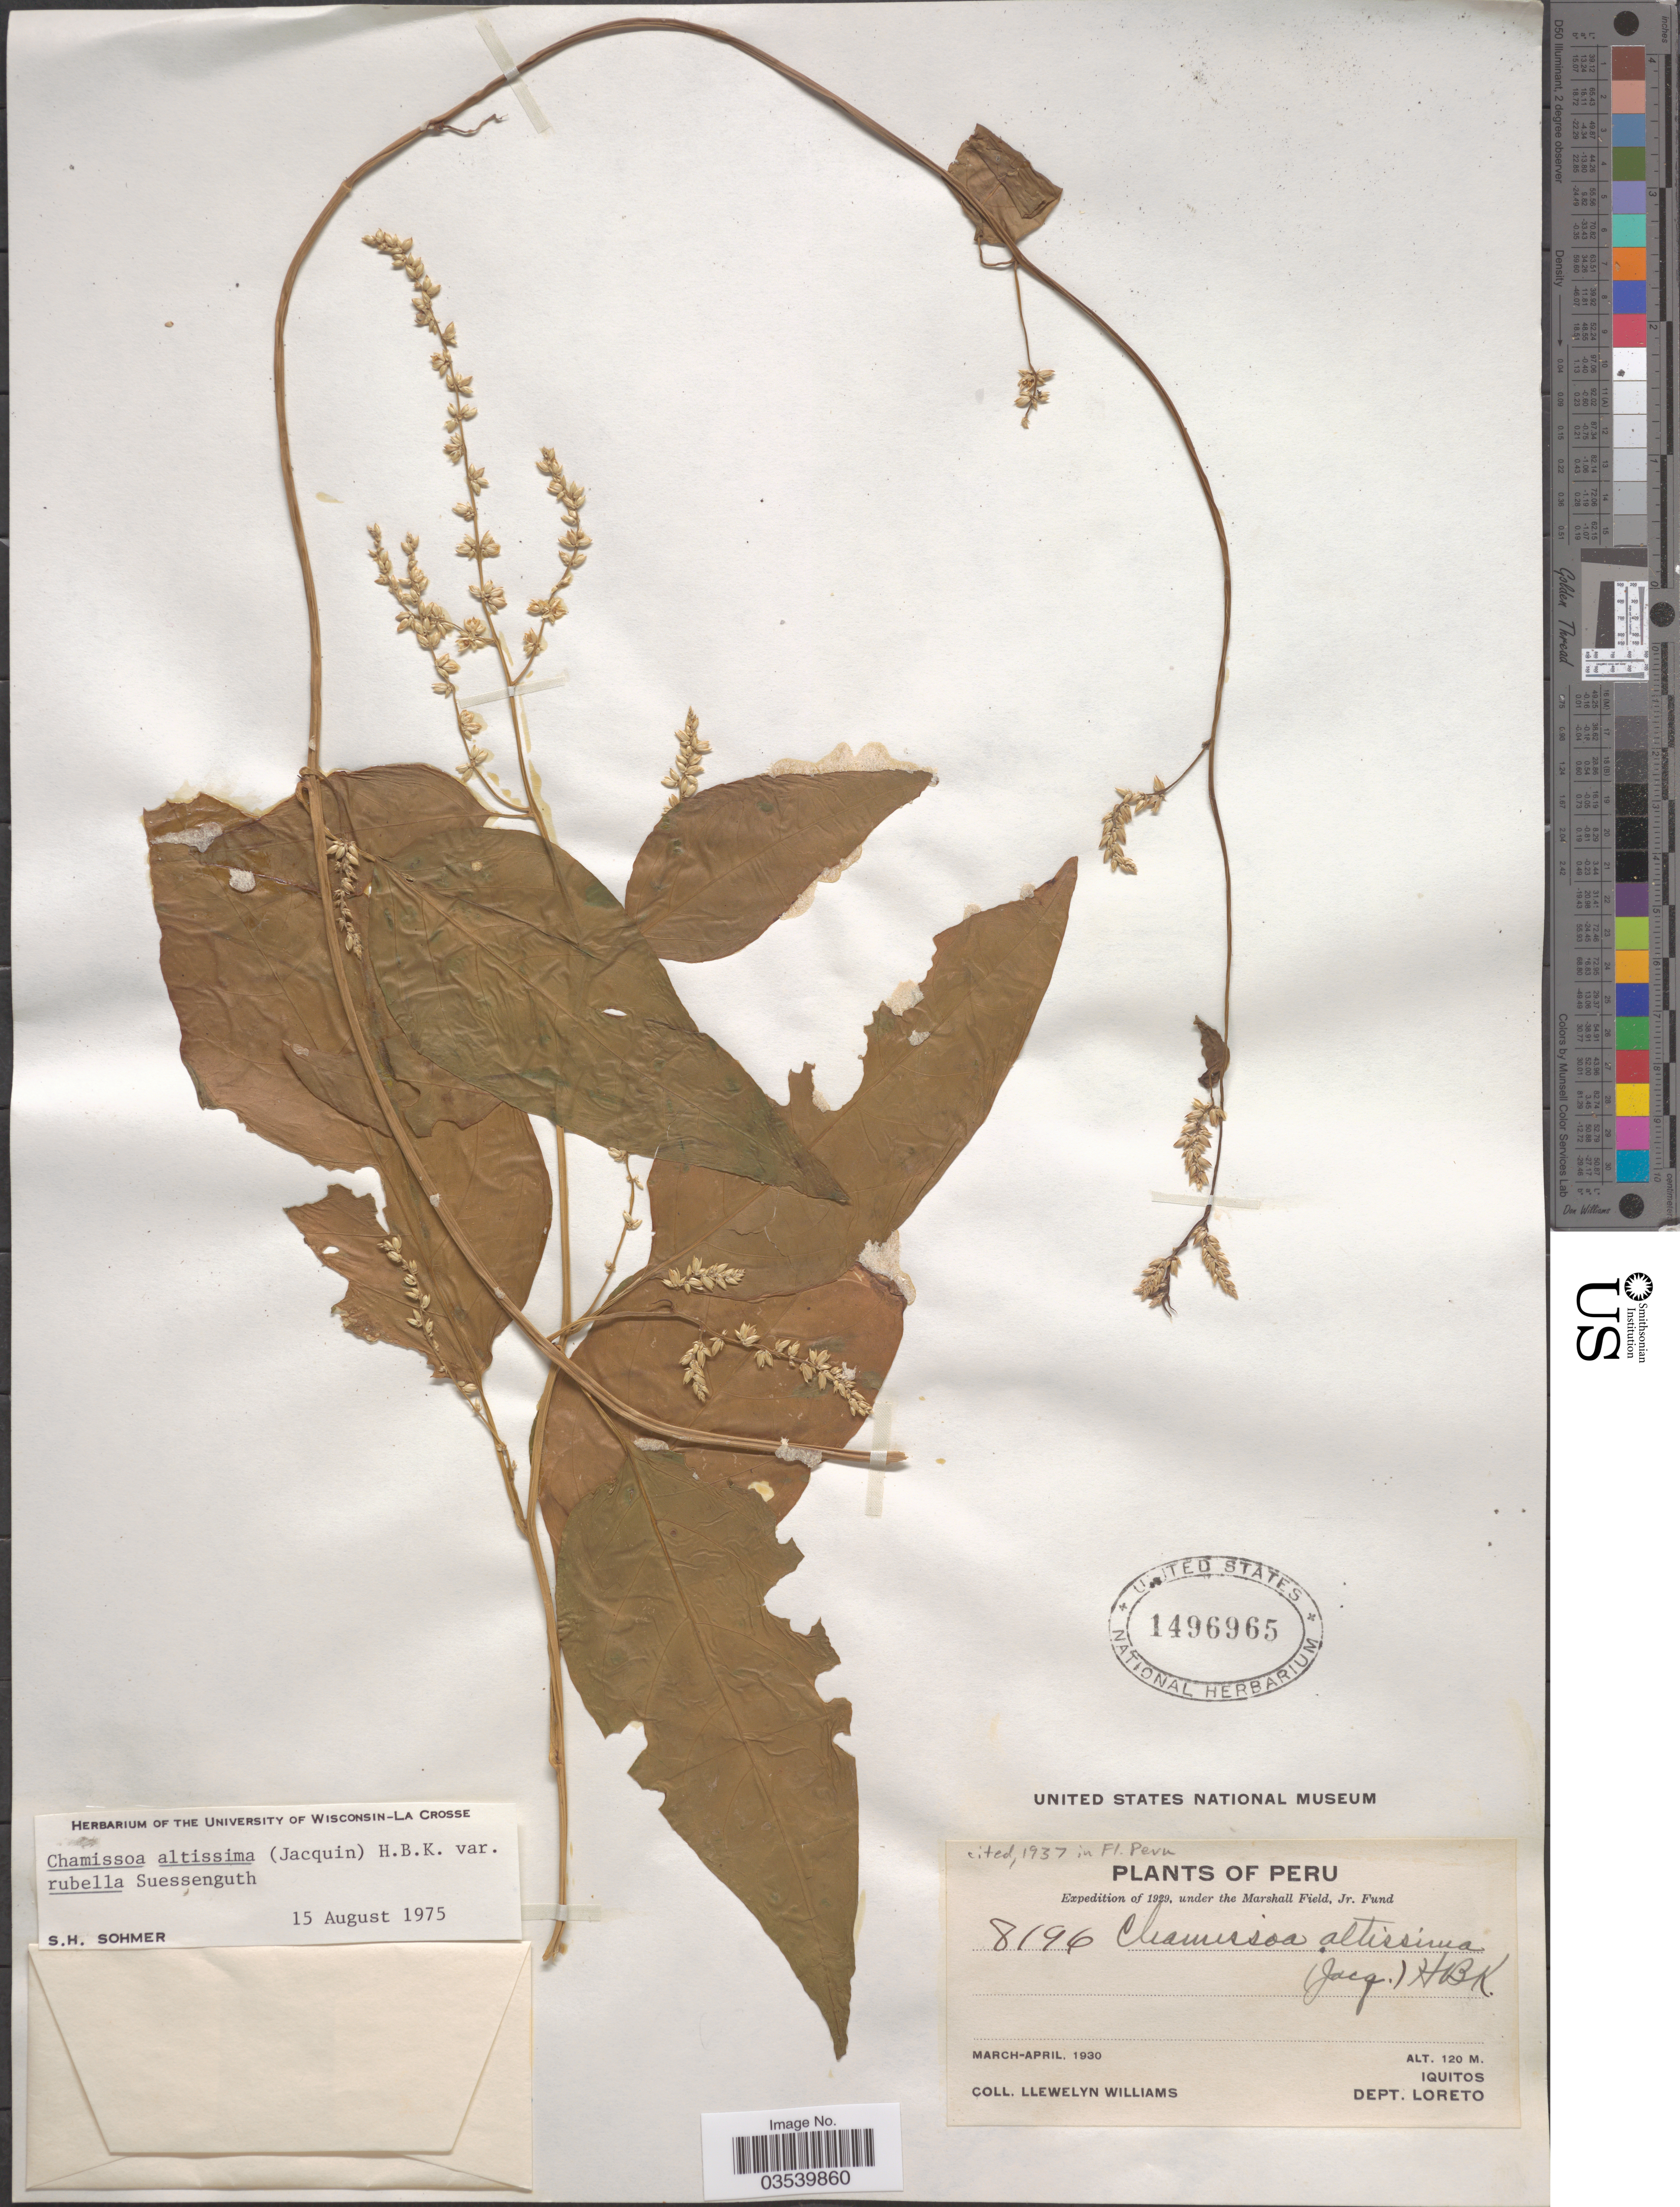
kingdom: Plantae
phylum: Tracheophyta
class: Magnoliopsida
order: Caryophyllales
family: Amaranthaceae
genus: Chamissoa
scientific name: Chamissoa altissima var. rubella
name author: Suess.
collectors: Ll. Williams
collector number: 8196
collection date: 1930-03/1930-04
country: Peru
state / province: Loreto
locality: Iquitos. Dept. Loreto.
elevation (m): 120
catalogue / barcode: US 1496965